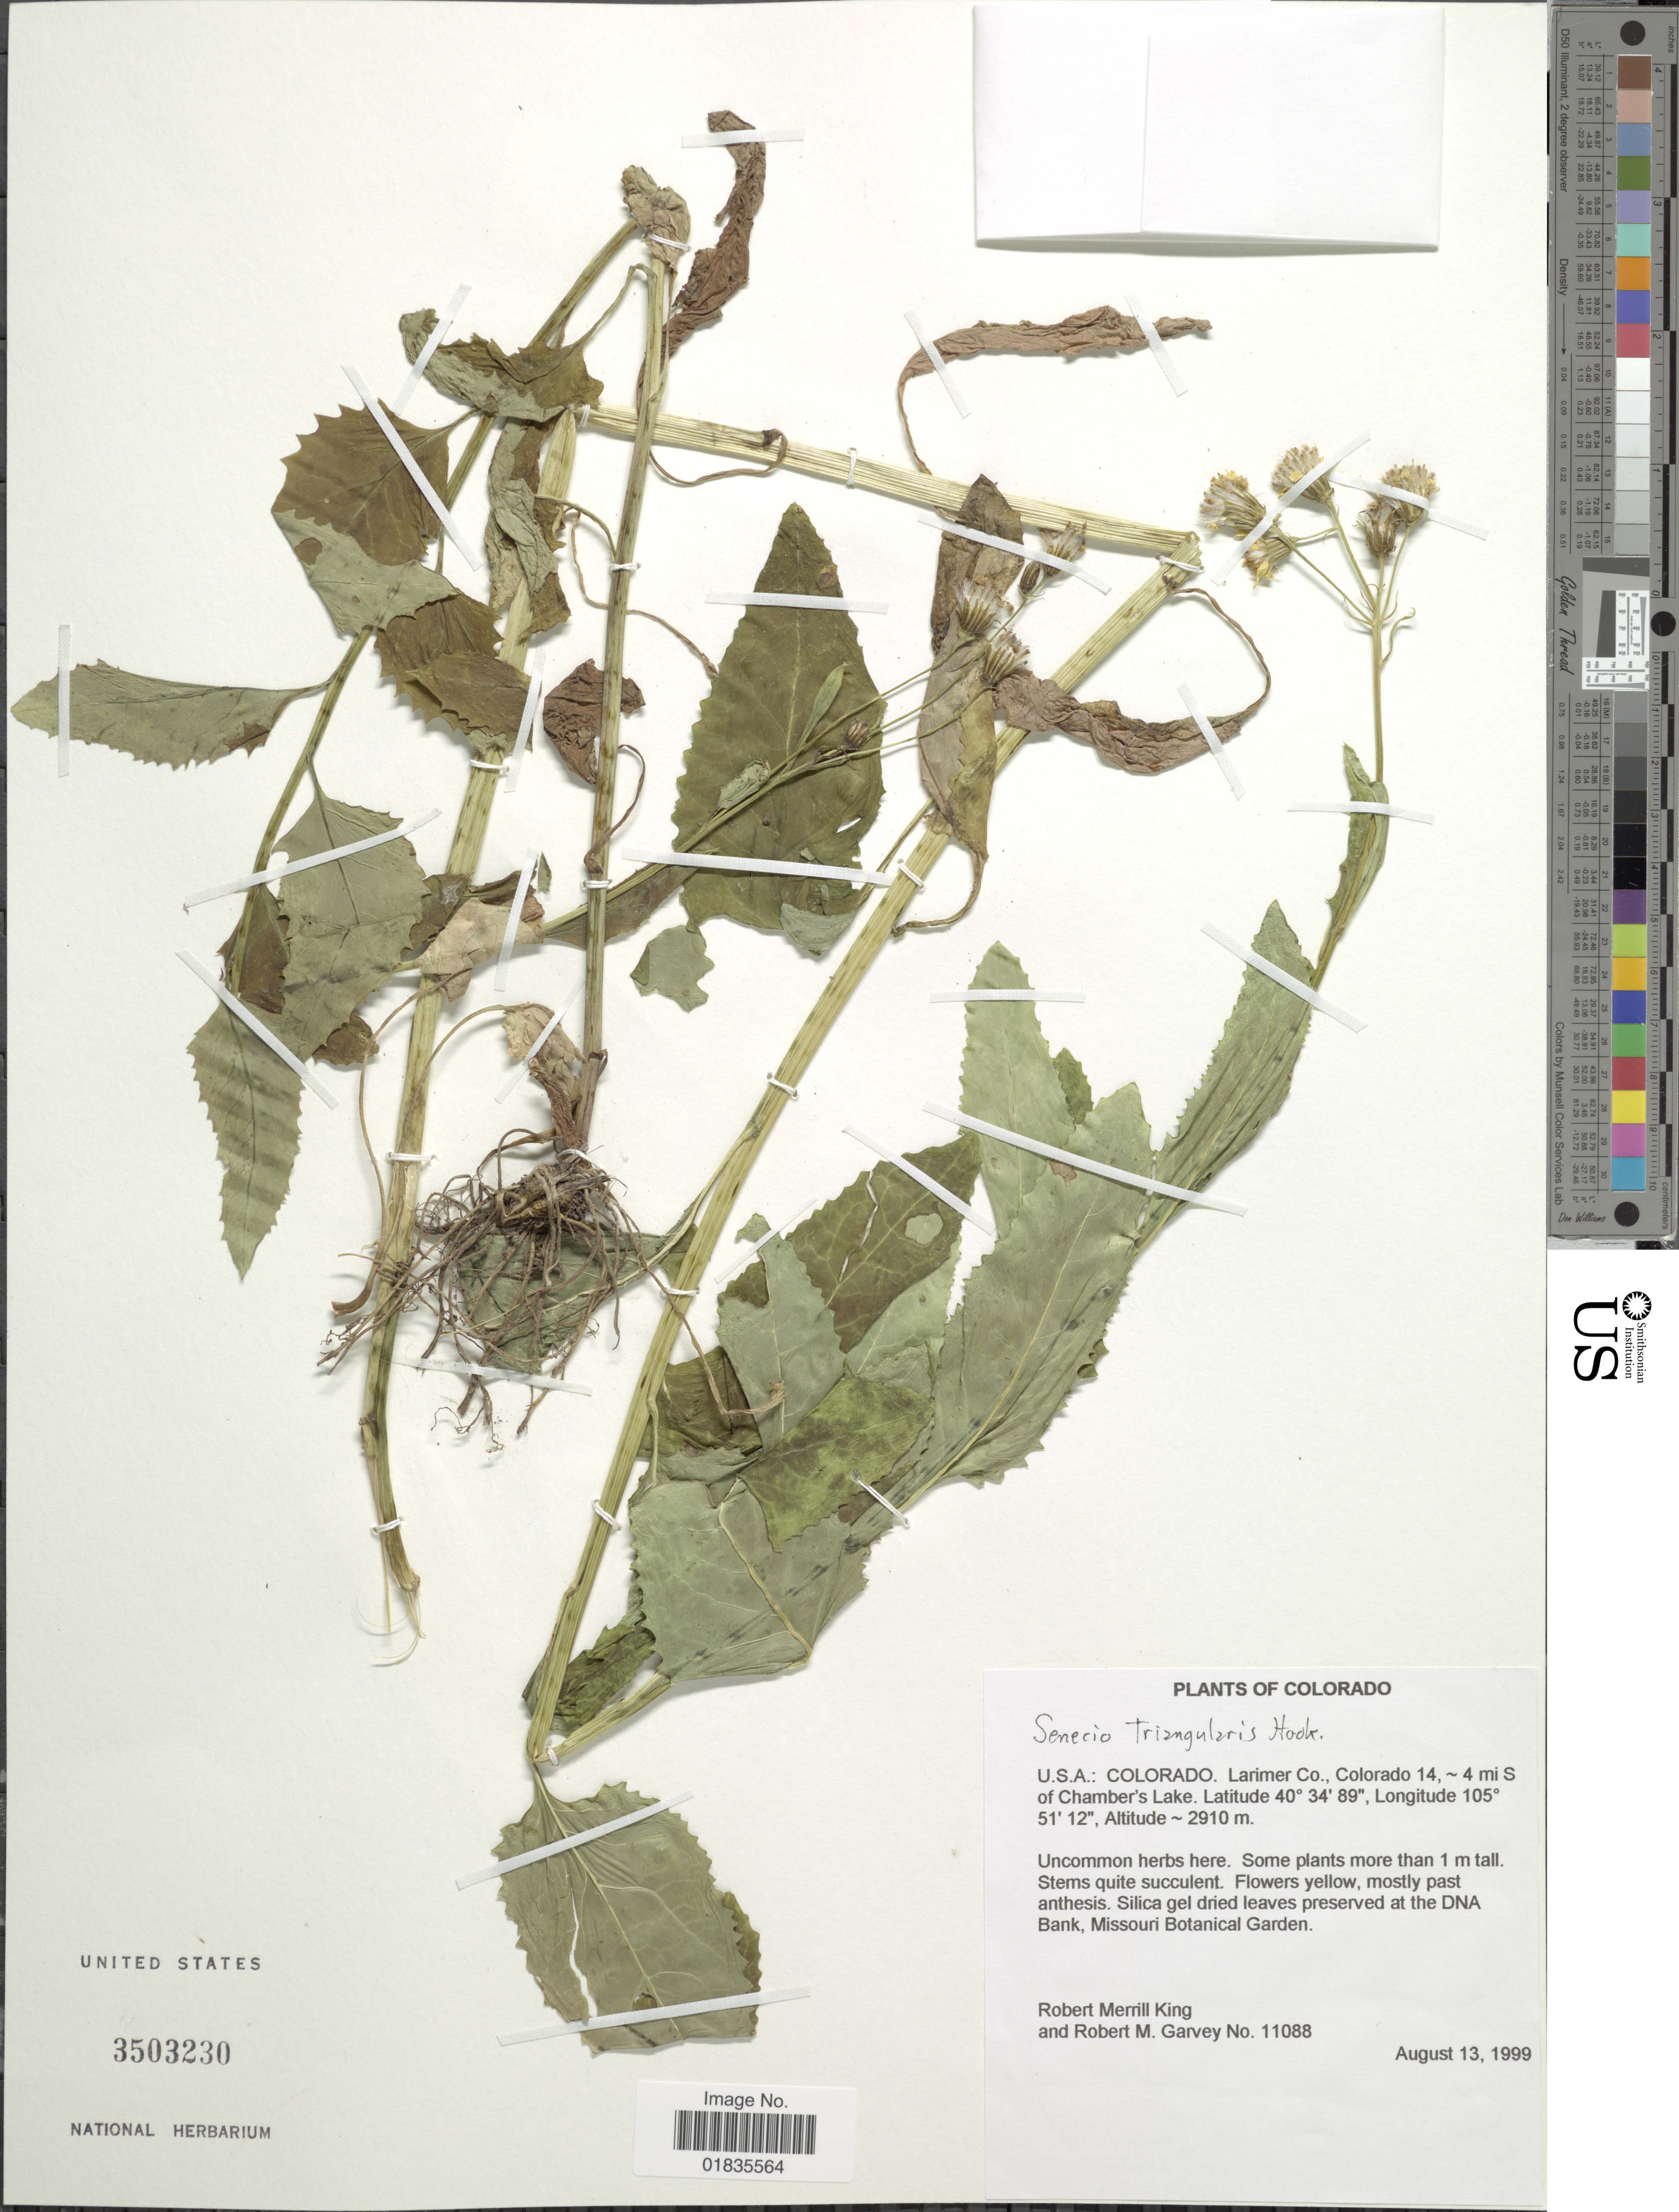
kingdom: Plantae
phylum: Tracheophyta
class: Magnoliopsida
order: Asterales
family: Asteraceae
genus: Senecio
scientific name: Senecio triangularis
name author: Hook.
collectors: R. M. King & R. Garvey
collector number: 11088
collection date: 1999-08-13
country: United States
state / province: Colorado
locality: Larimer Co., Colorado 14, ~4 mi S of Chamber's Lake.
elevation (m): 2910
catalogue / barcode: US 3503230